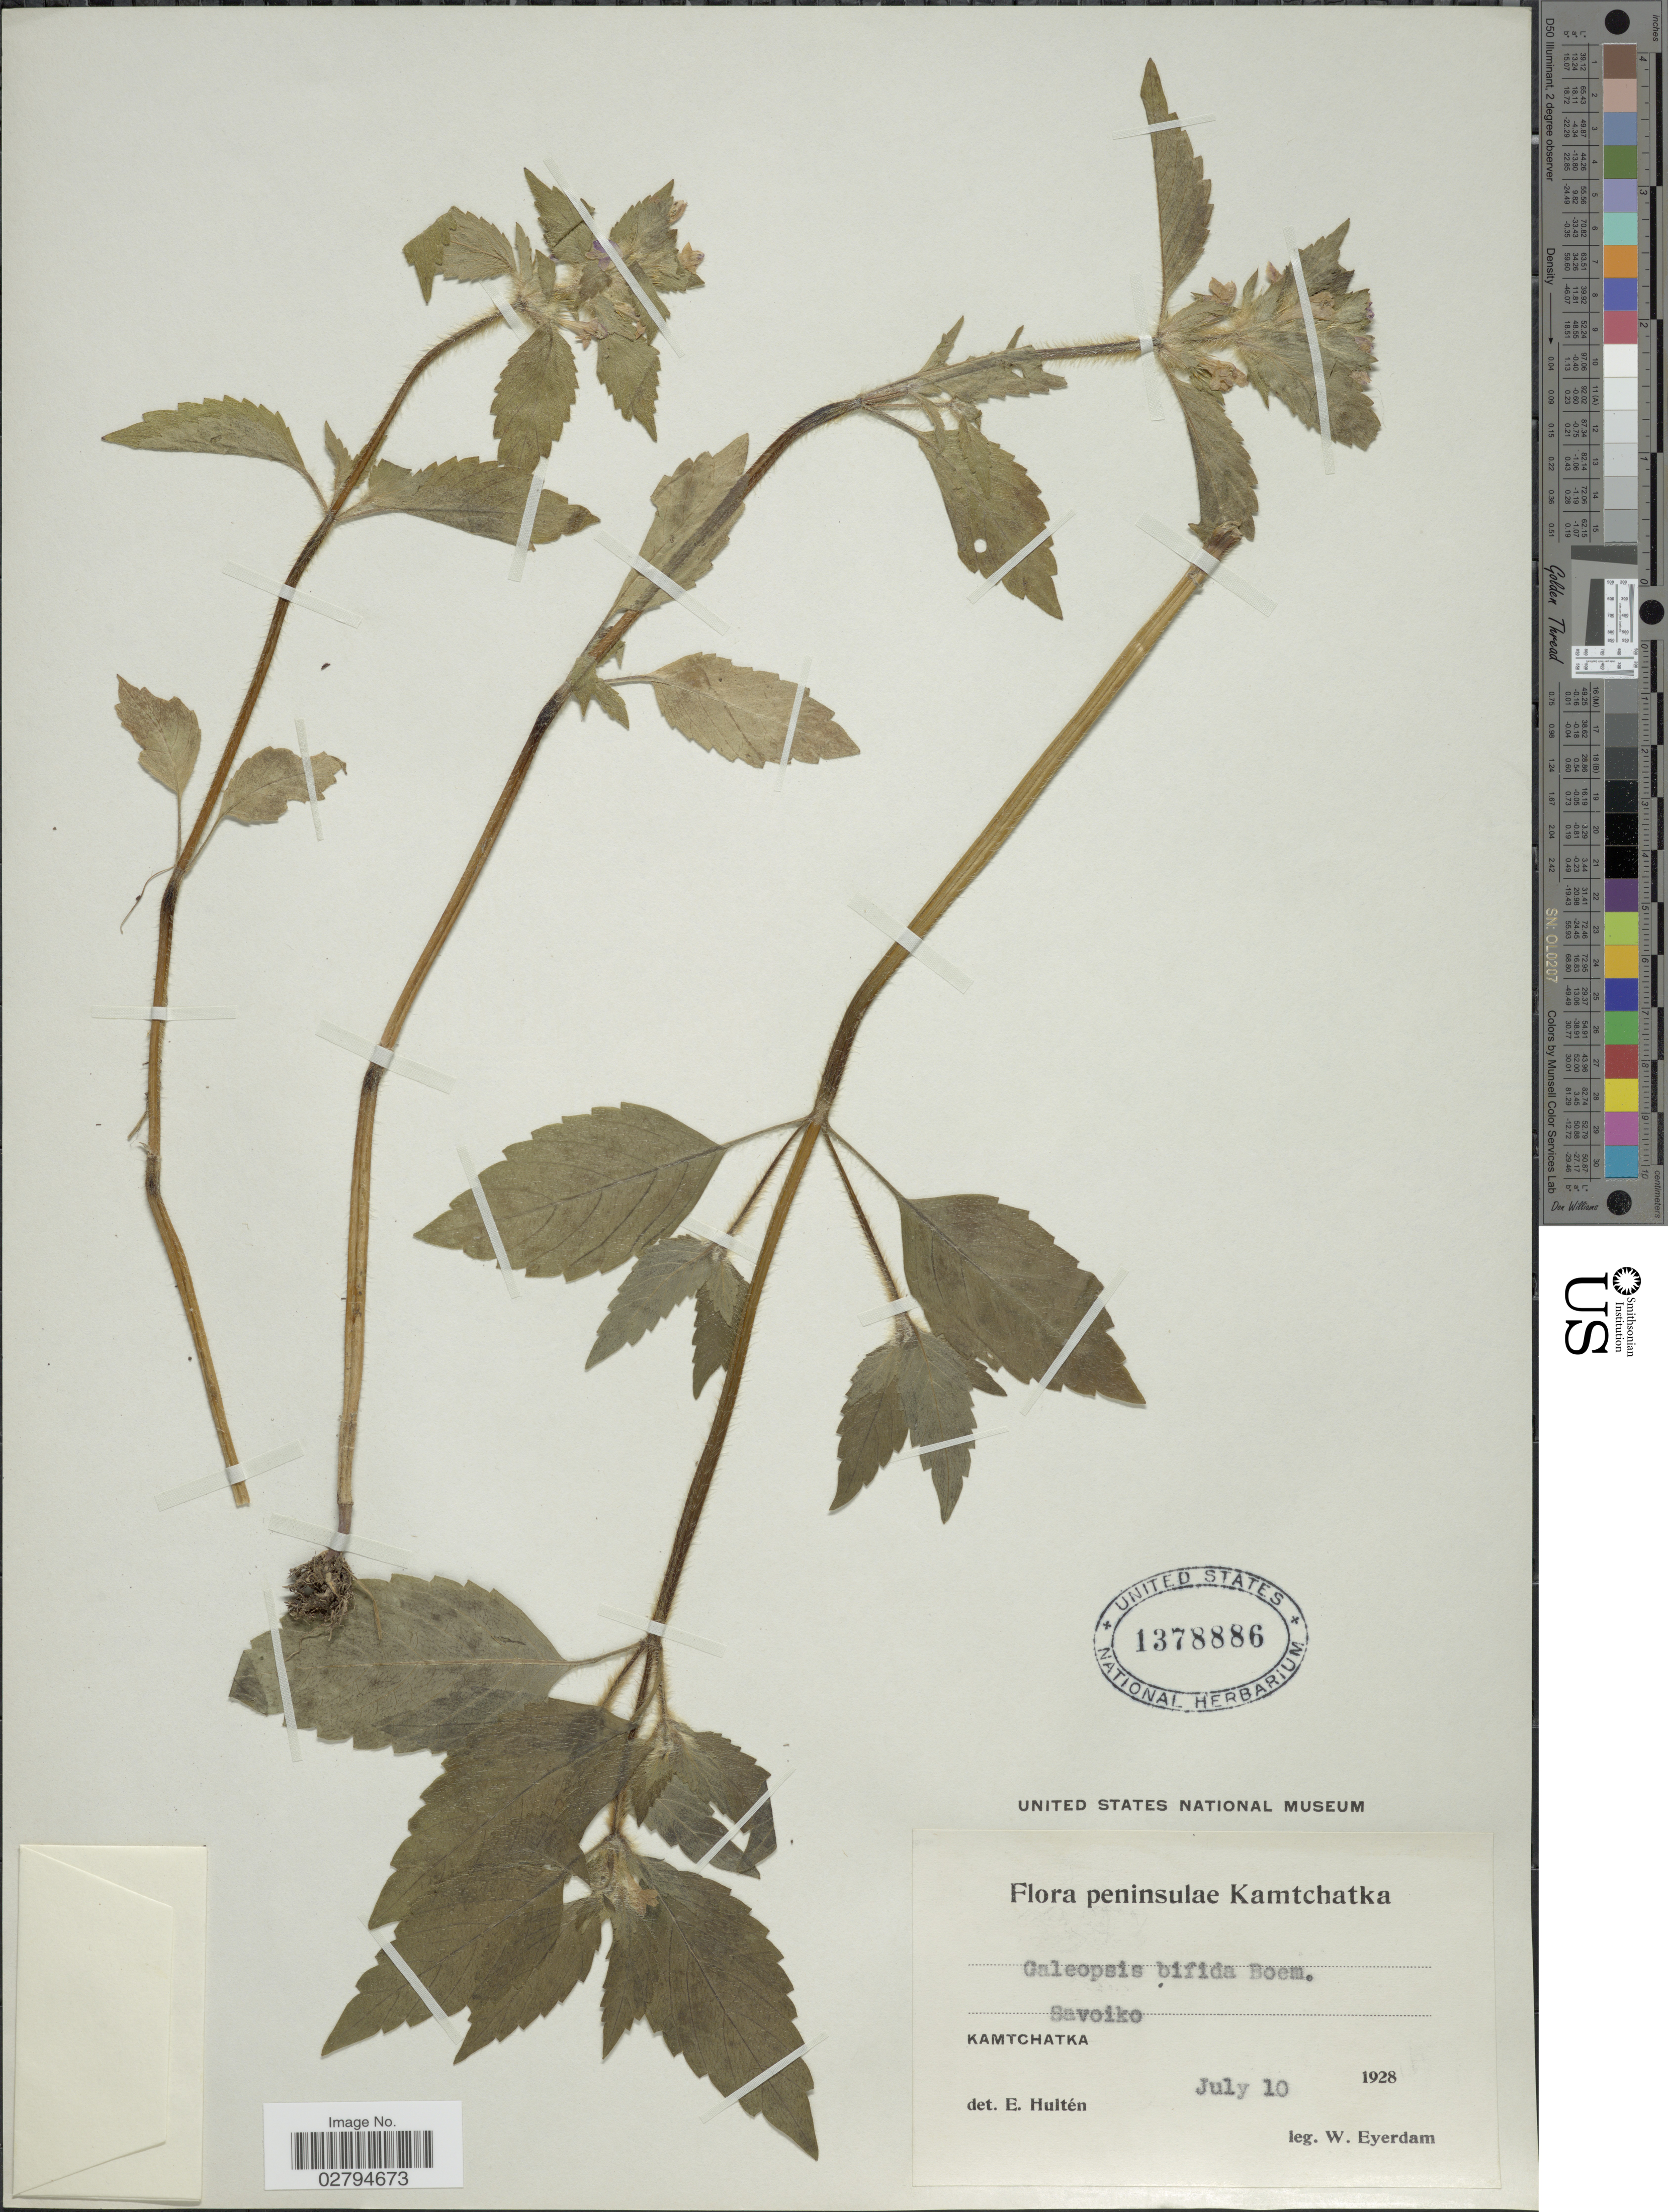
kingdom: Plantae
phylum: Tracheophyta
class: Magnoliopsida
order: Lamiales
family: Lamiaceae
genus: Galeopsis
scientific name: Galeopsis bifida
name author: Boenn.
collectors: W. J. Eyerdam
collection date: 1928-07-10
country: Russian Federation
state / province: Kamchatka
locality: Peninsulae Kamtchatka.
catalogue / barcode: US 1378886